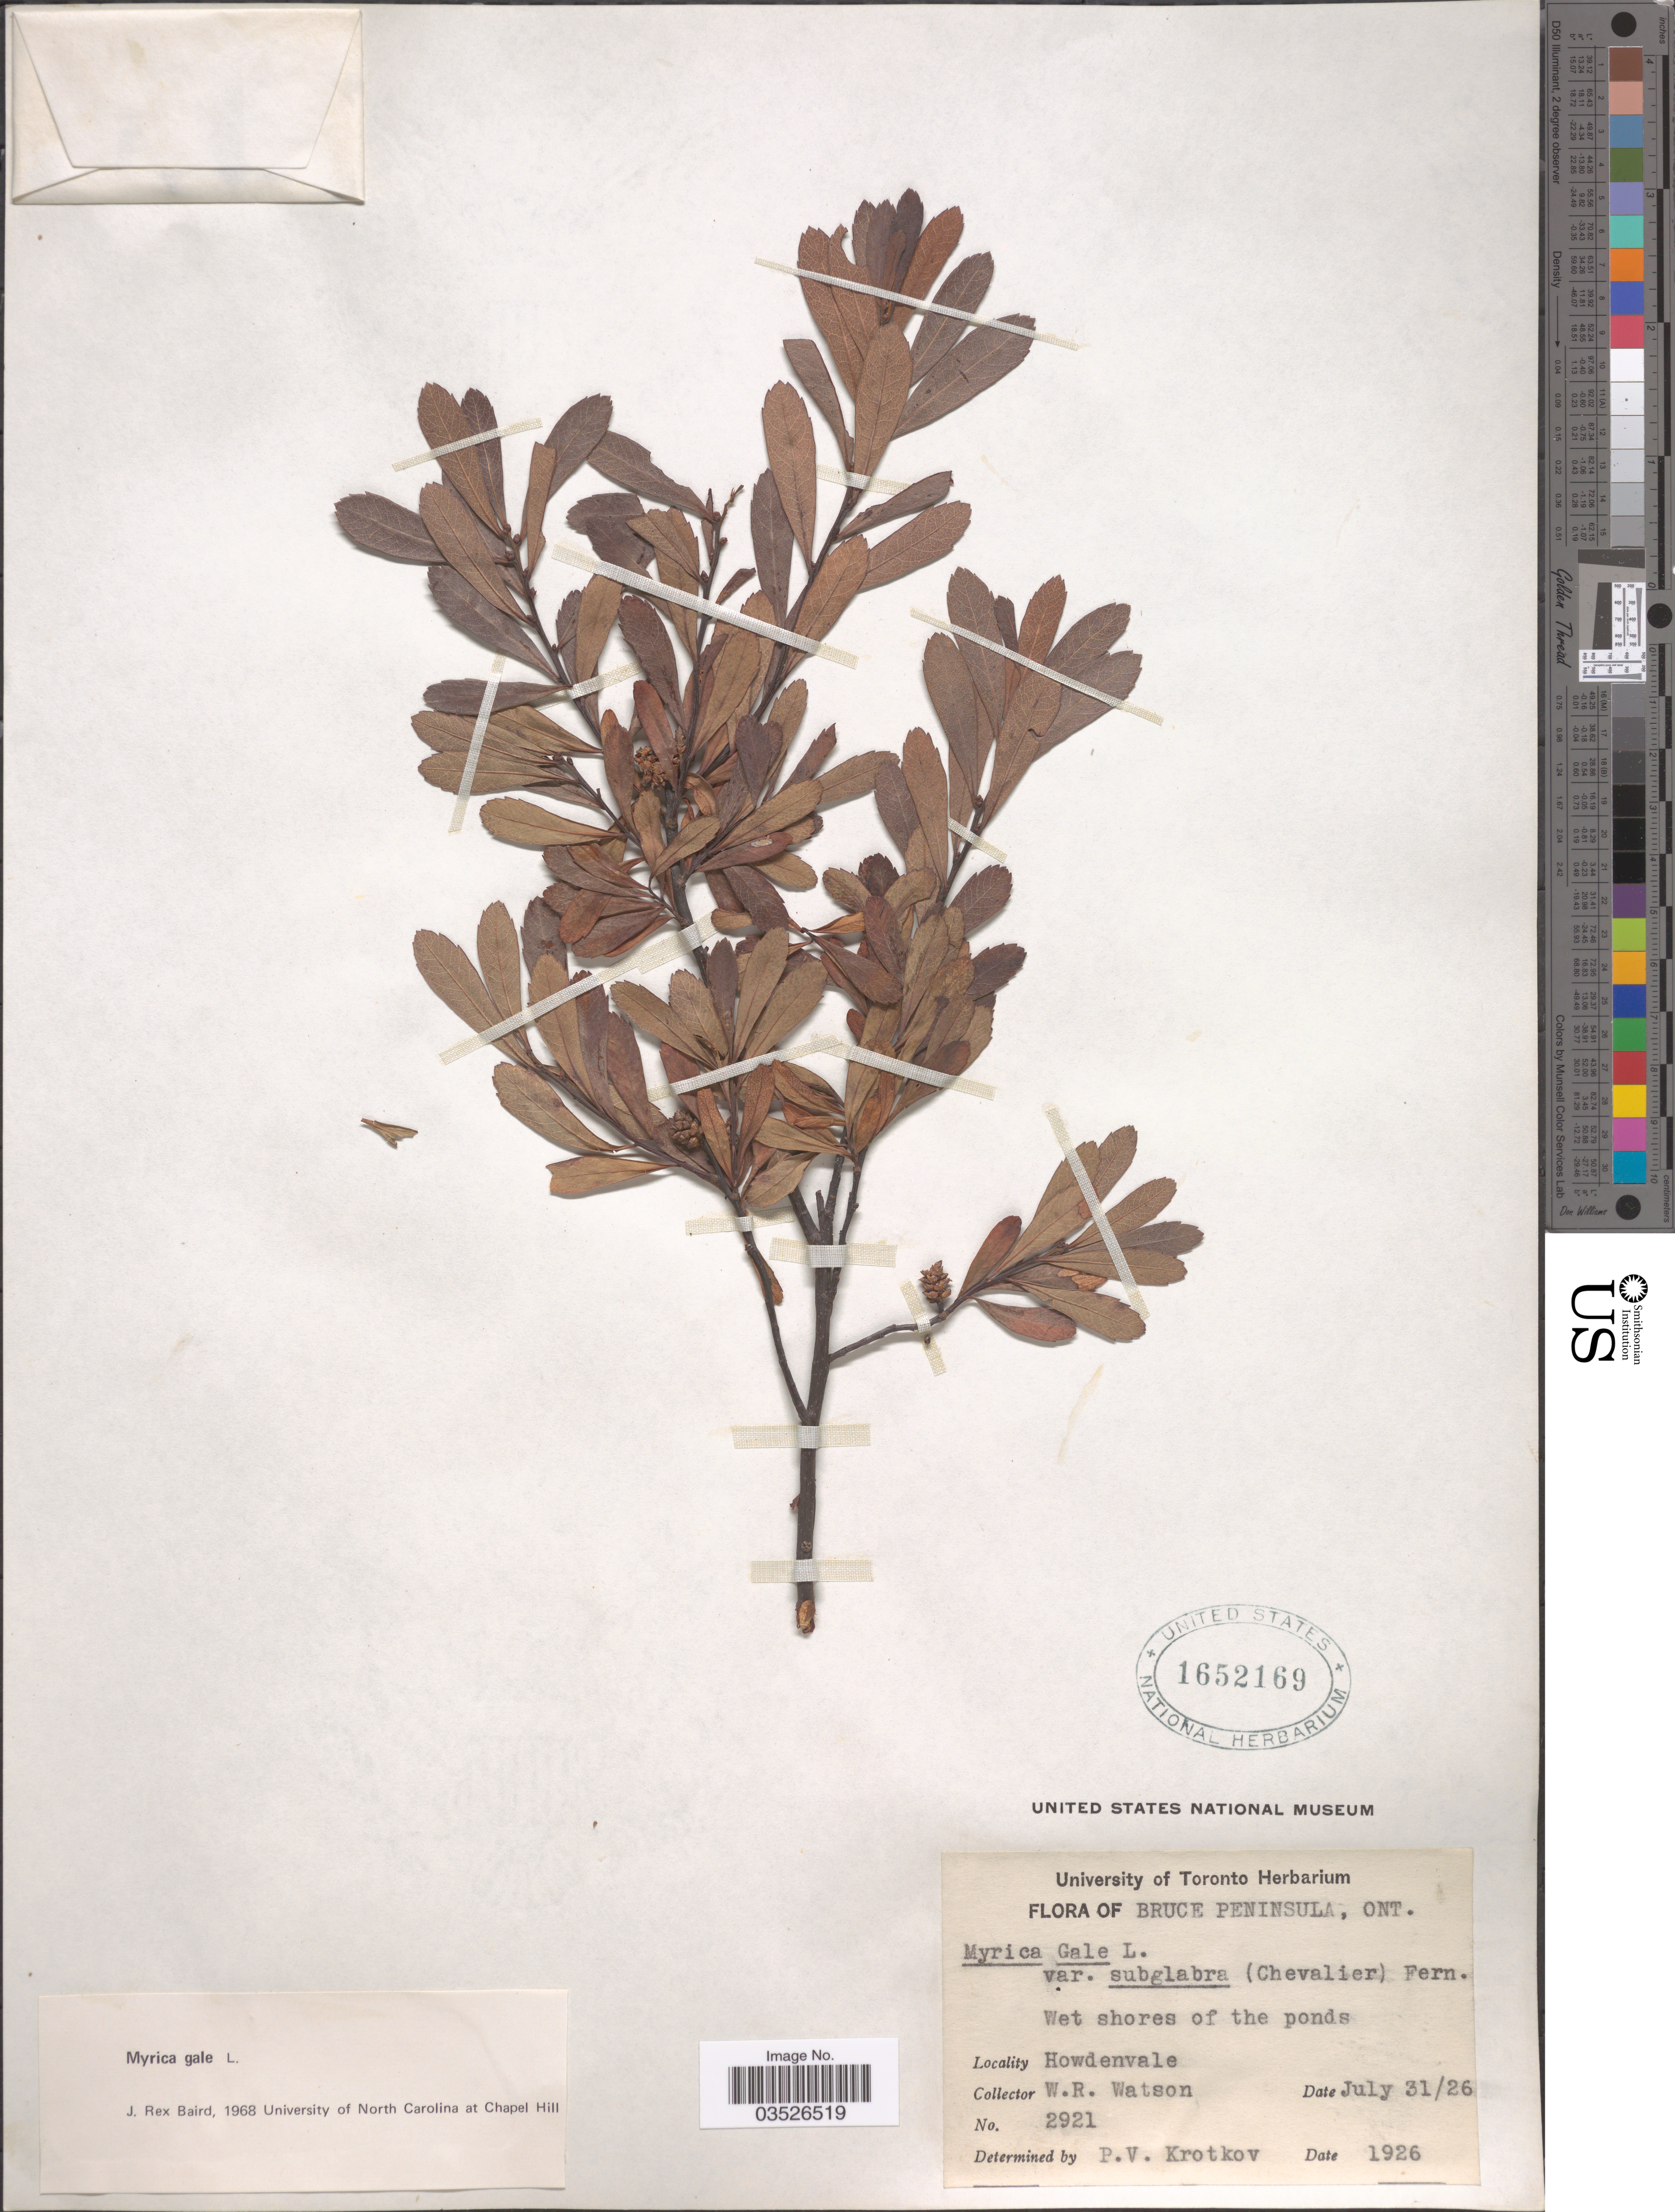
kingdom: Plantae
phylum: Tracheophyta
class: Magnoliopsida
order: Fagales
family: Myricaceae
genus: Myrica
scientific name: Myrica gale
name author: L.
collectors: W. R. Watson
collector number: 2921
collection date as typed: Transcribed d/m/y: 31/7/26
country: Canada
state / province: Ontario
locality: Bruce Peninsula. Howdenvale.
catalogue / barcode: US 1652169